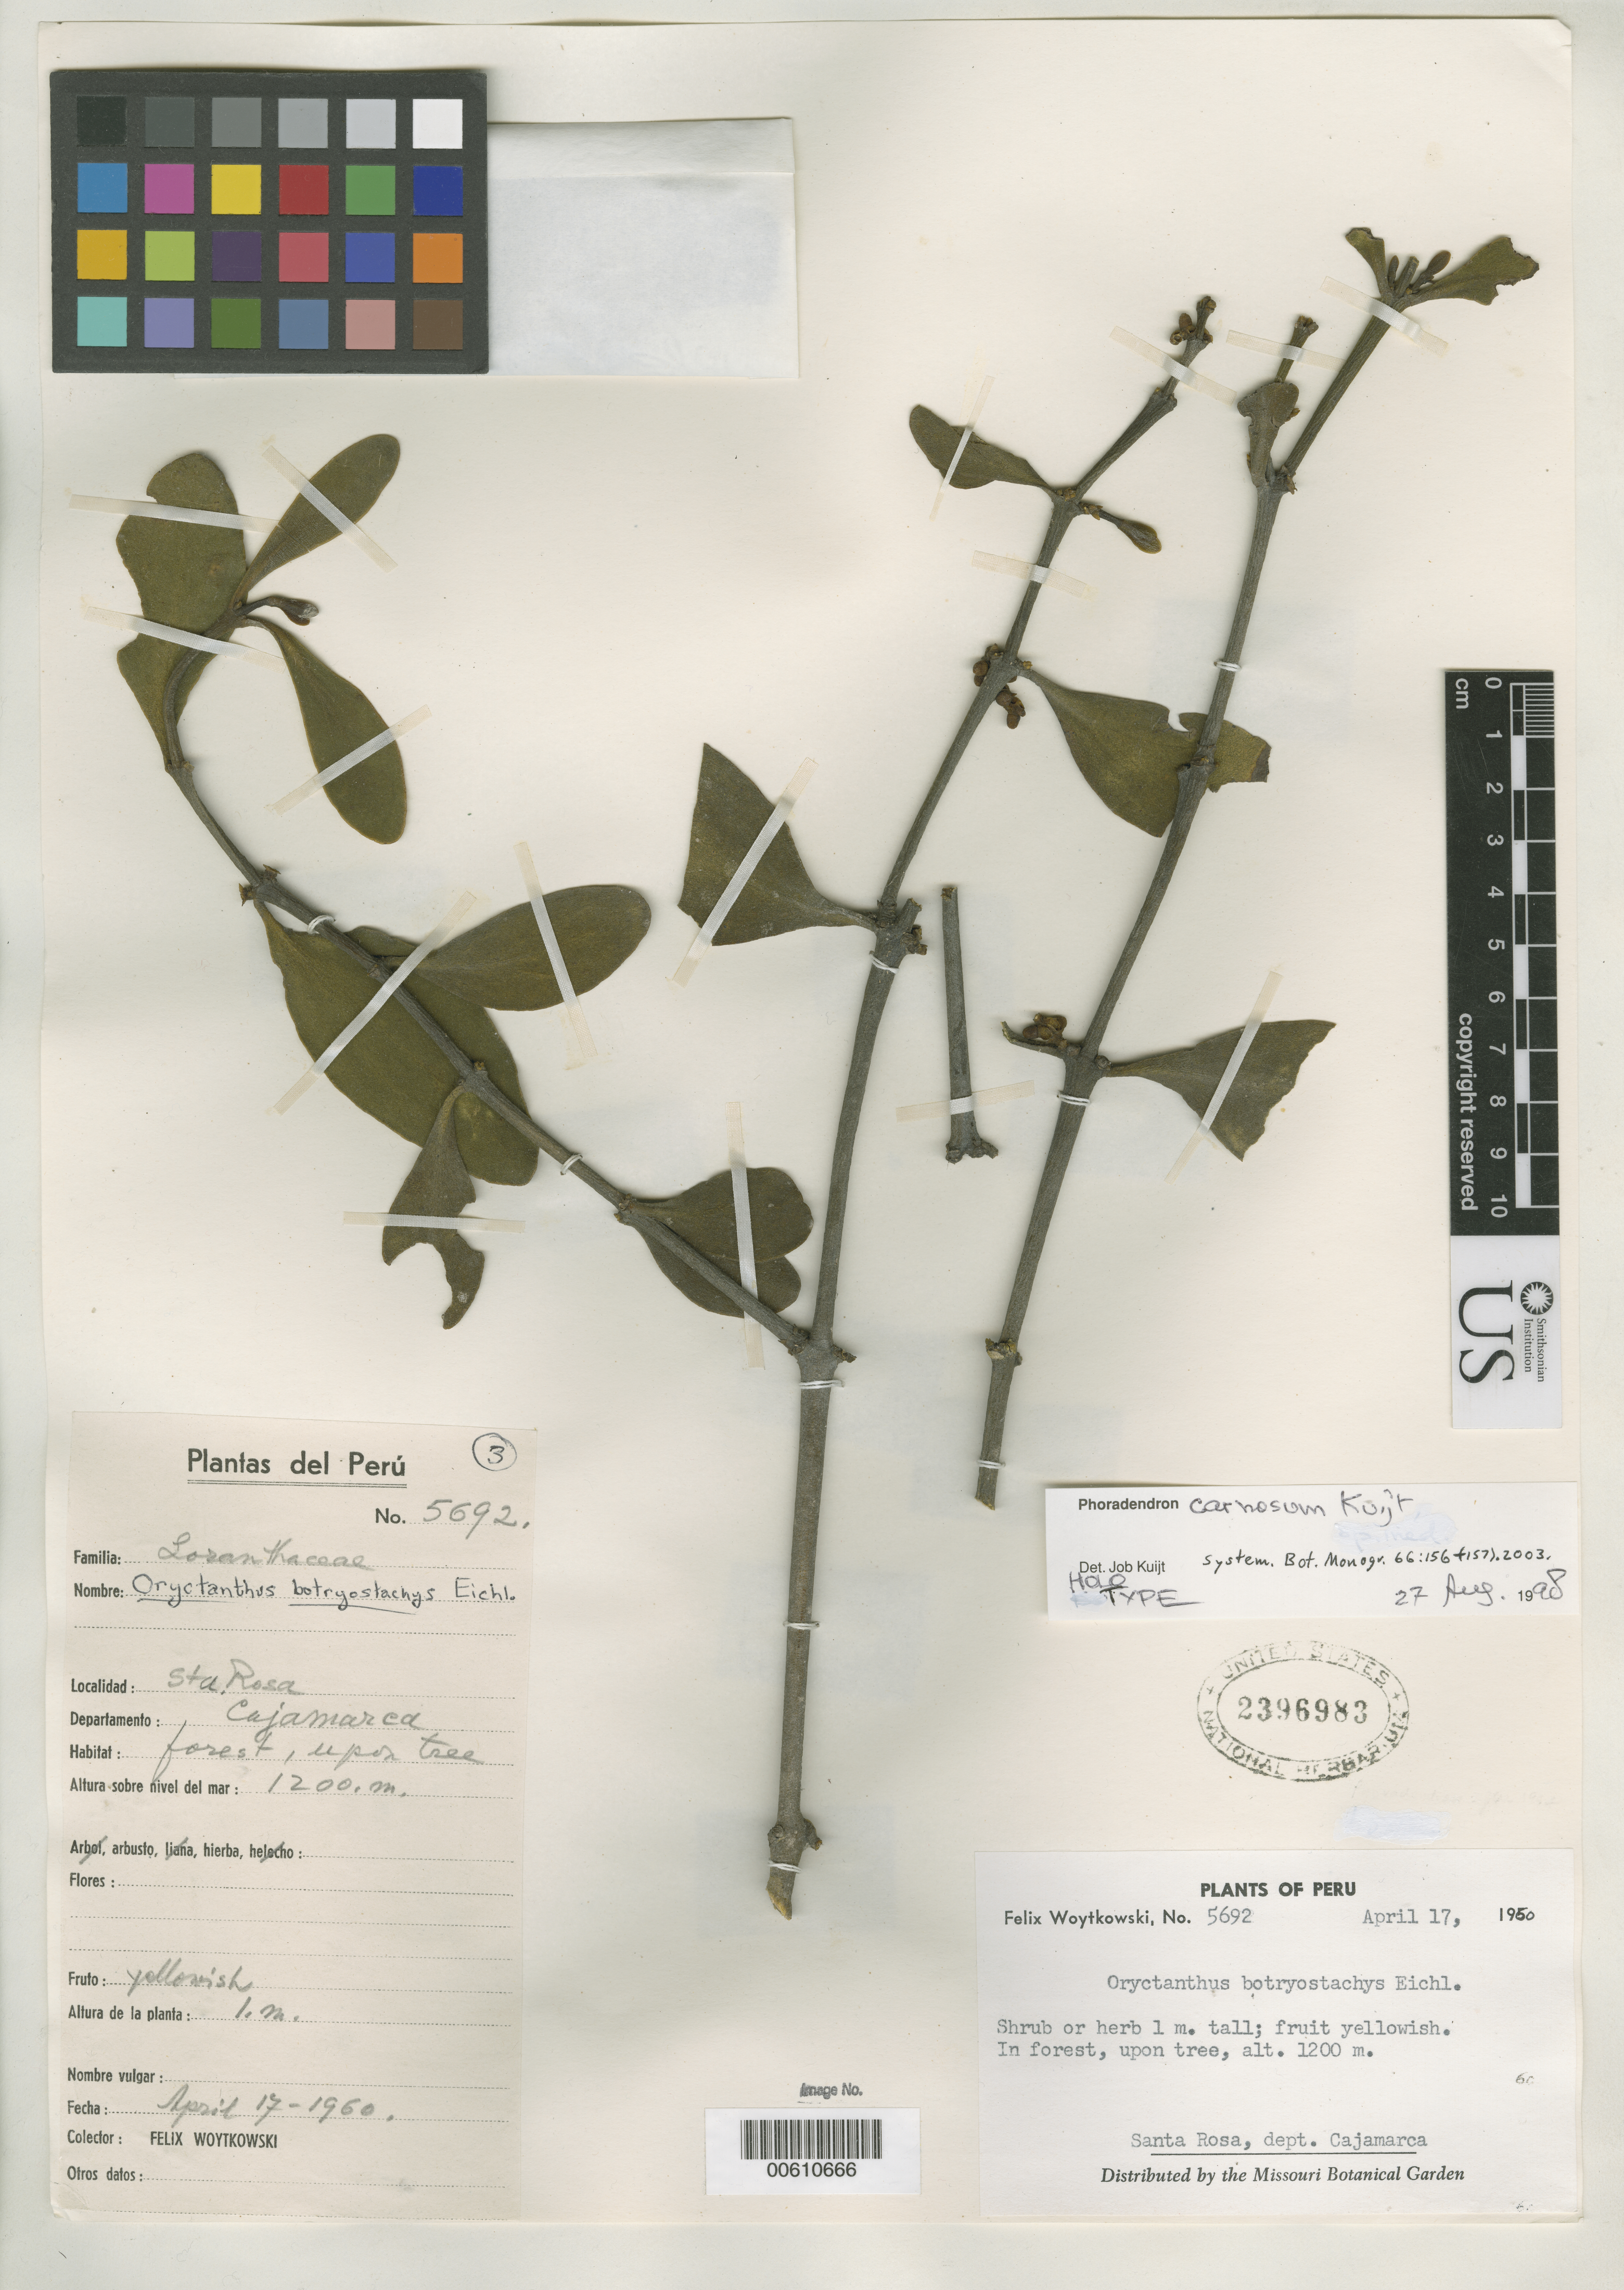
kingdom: Plantae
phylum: Tracheophyta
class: Magnoliopsida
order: Santalales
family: Viscaceae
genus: Phoradendron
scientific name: Phoradendron carnosum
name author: Kuijt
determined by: Kuijt, Job, (CANADA)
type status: Holotype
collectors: F. Woytkowski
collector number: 5692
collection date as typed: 17 Apr 1960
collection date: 1960-04-17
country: Peru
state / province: Cajamarca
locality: Sta. Rosa.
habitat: Forest, on tree.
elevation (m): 1200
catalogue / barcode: US 2396983